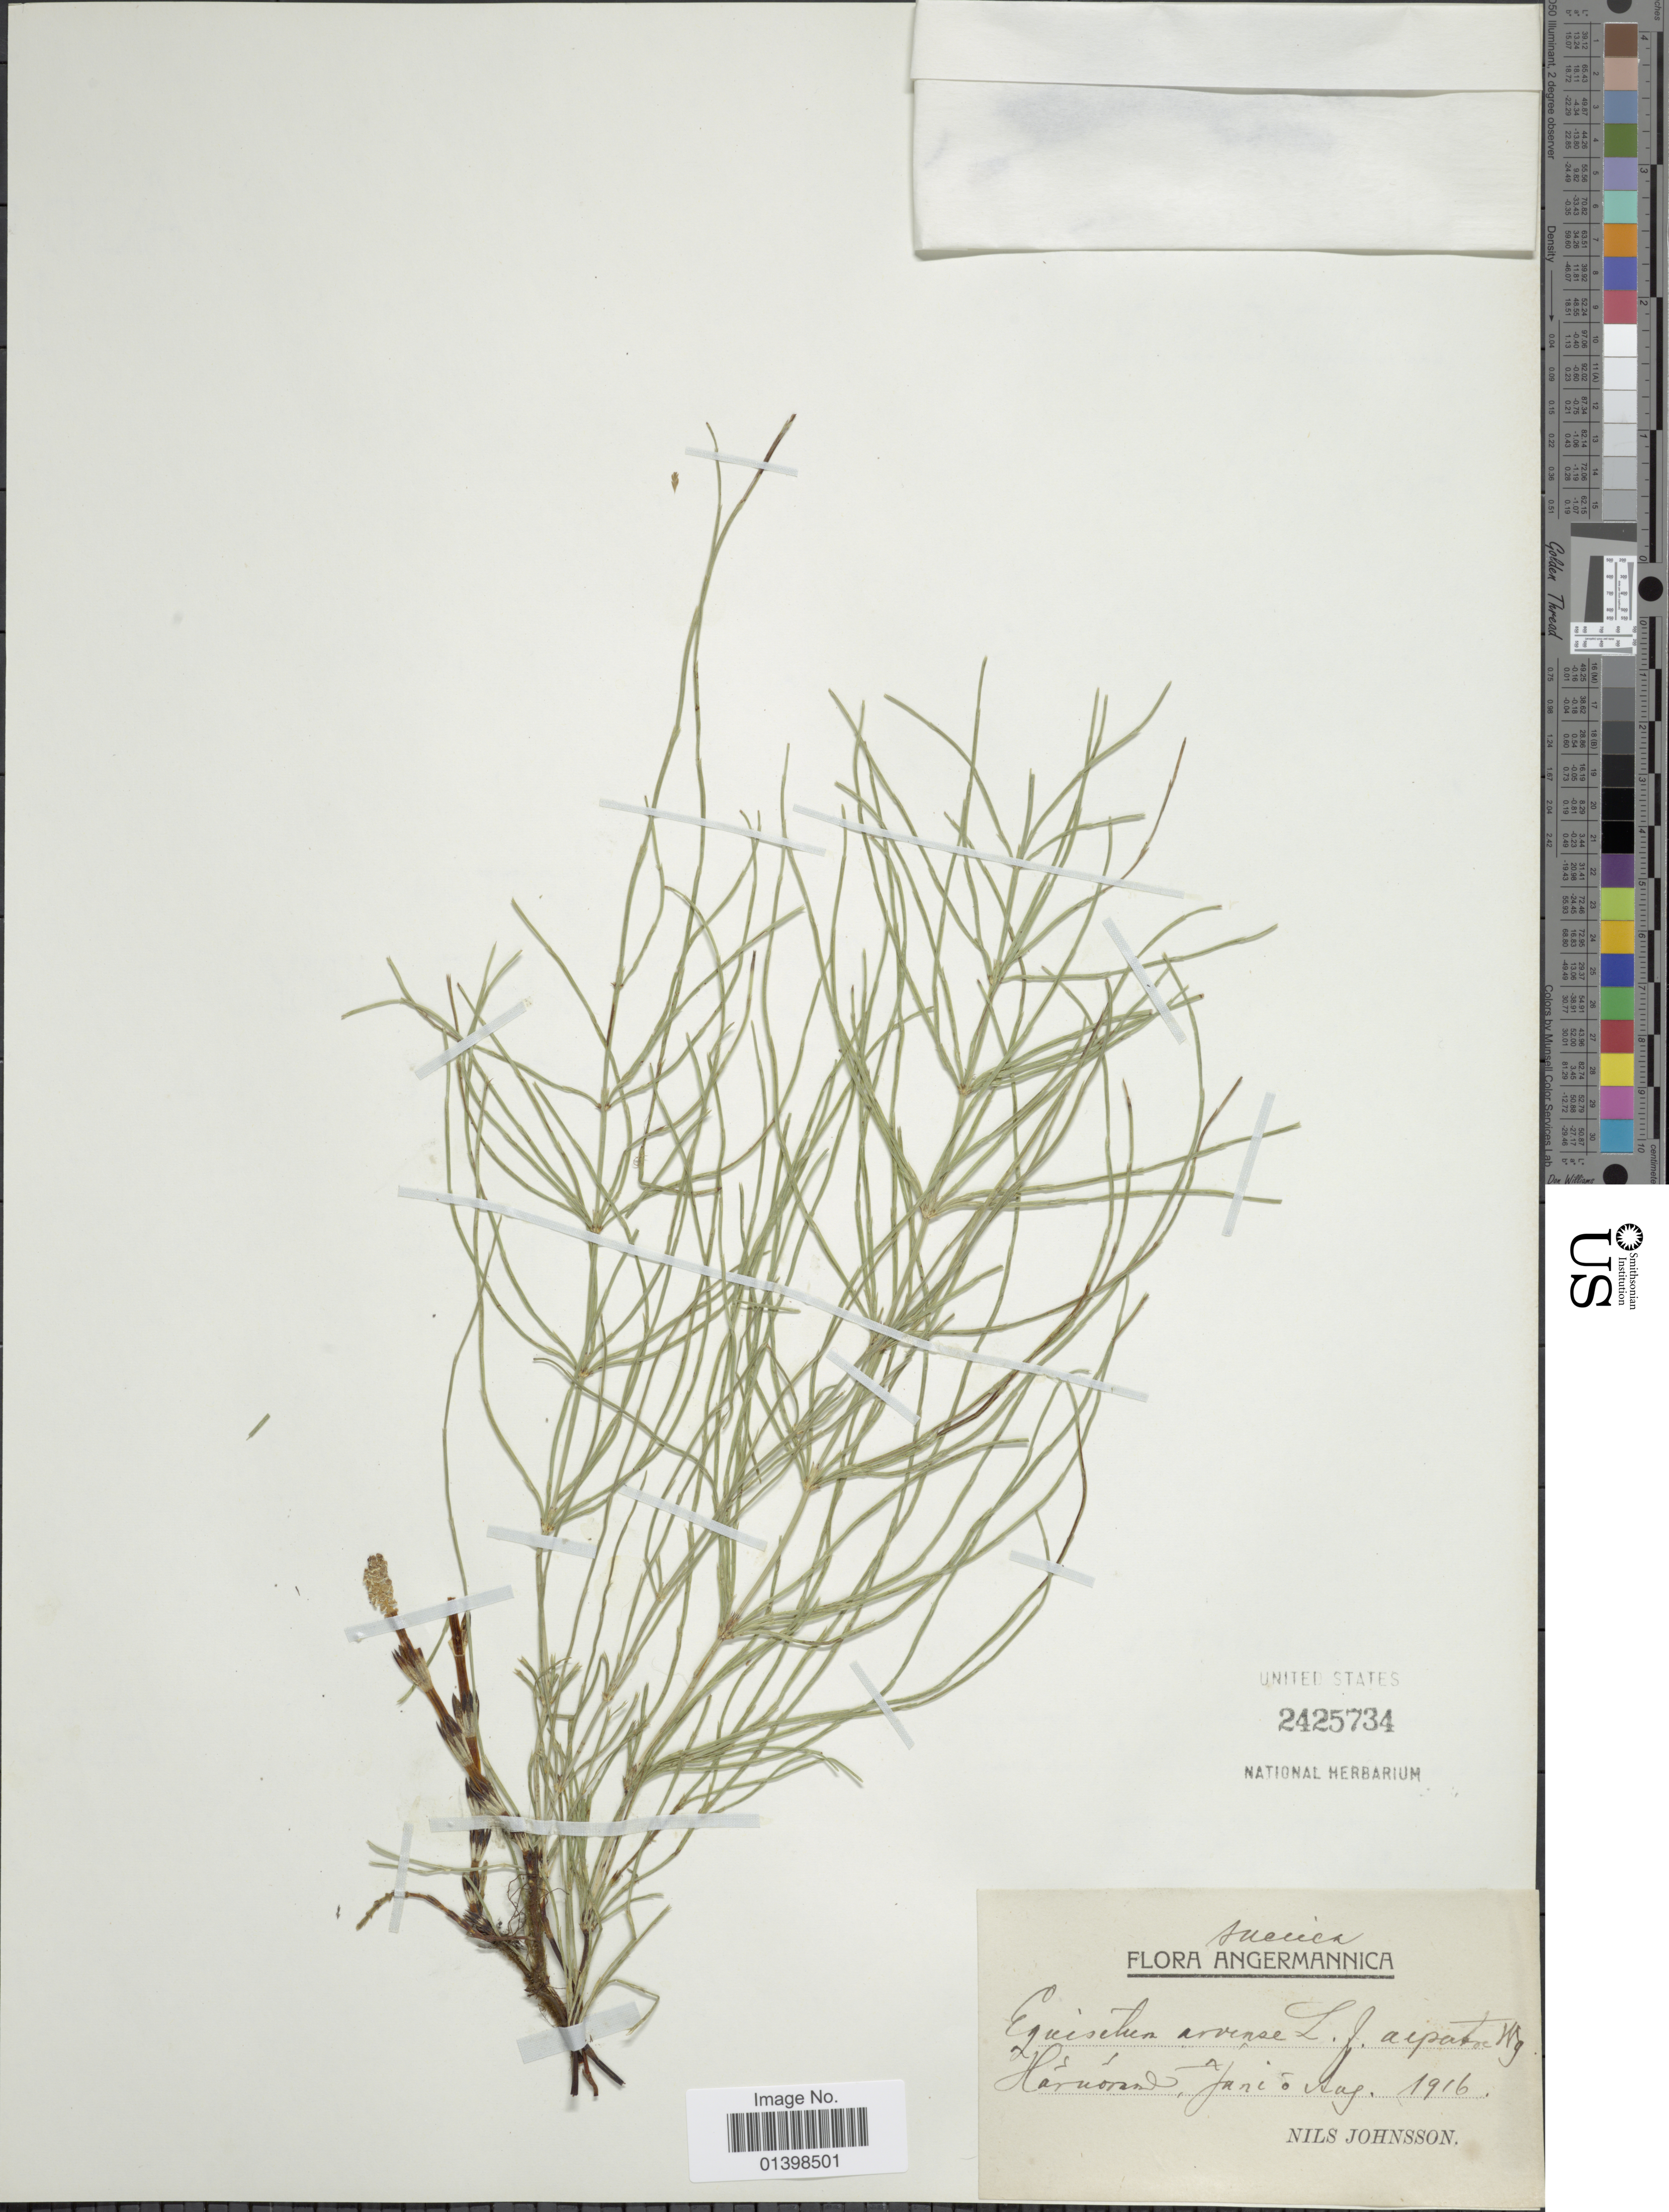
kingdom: Plantae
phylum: Tracheophyta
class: Polypodiopsida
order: Equisetales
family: Equisetaceae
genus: Equisetum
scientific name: Equisetum arvense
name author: L.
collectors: N. Johnsson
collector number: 1316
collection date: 1916-06/1916-08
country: Sweden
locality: Angermannica, [illegible text]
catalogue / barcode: US 2425734